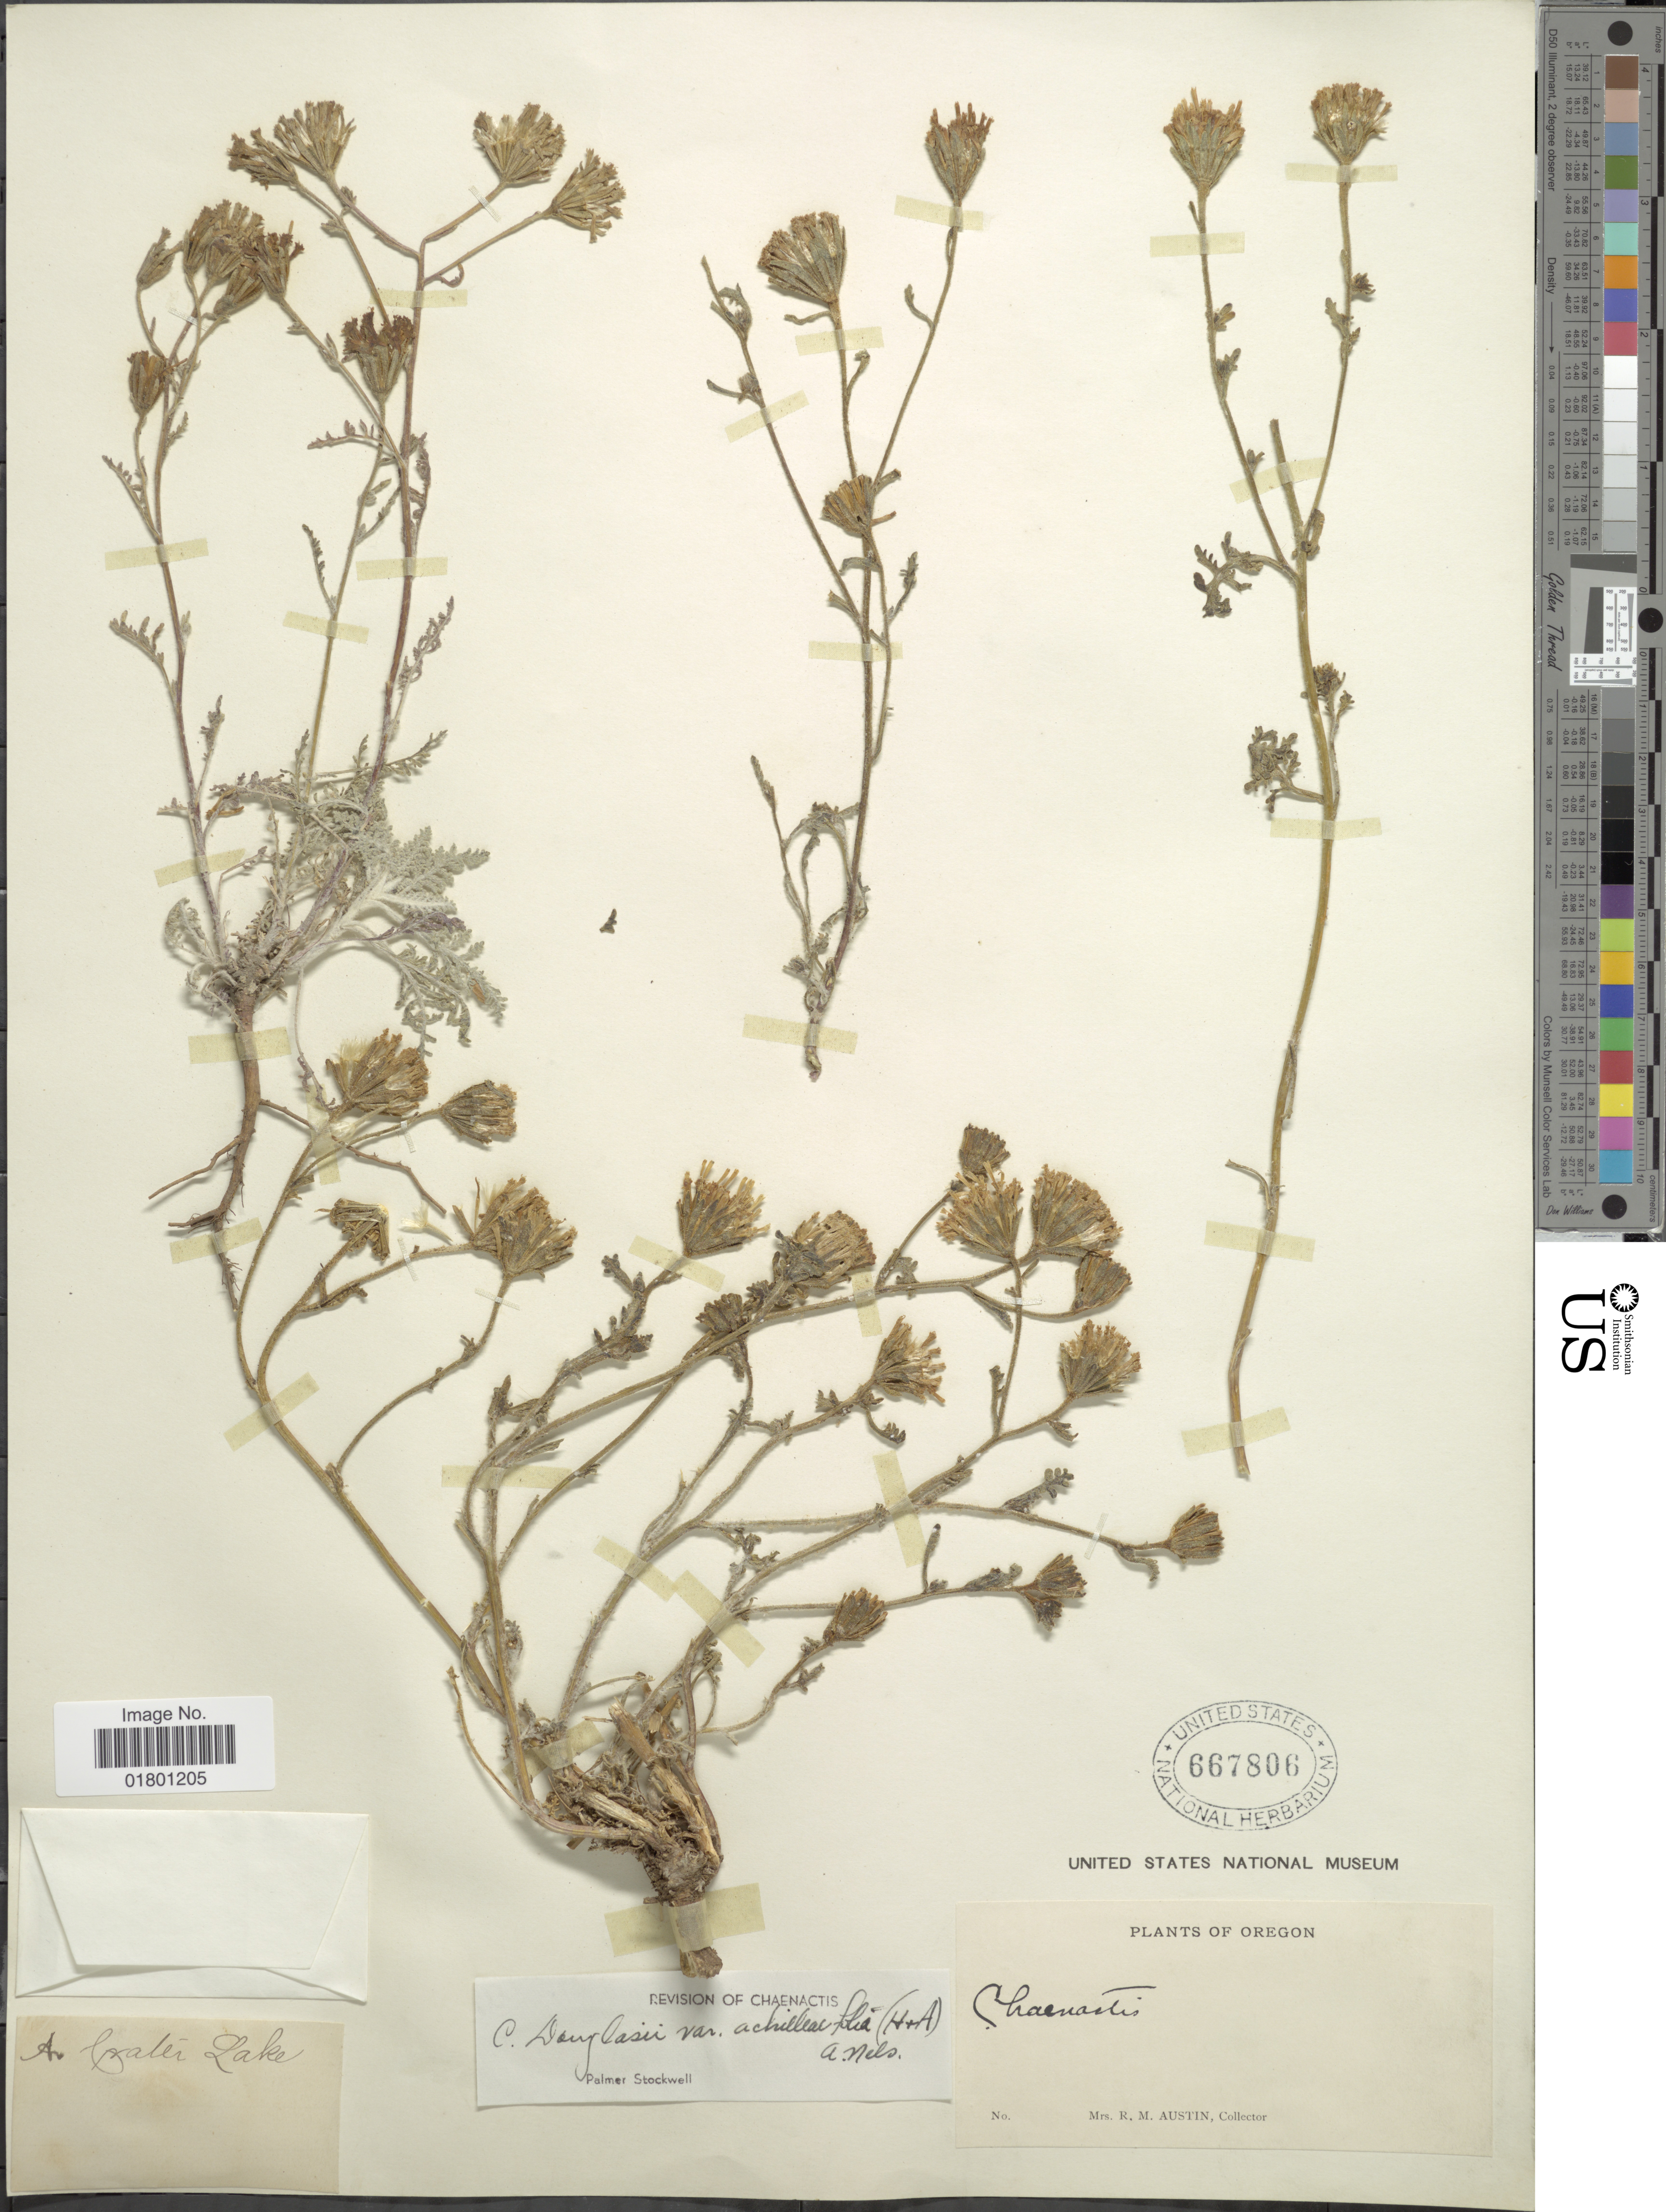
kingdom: Plantae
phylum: Tracheophyta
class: Magnoliopsida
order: Asterales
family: Asteraceae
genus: Chaenactis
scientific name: Chaenactis douglasii var. achilleaefolia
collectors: R. Austin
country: United States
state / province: Oregon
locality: Crater Lake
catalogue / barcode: US 667806